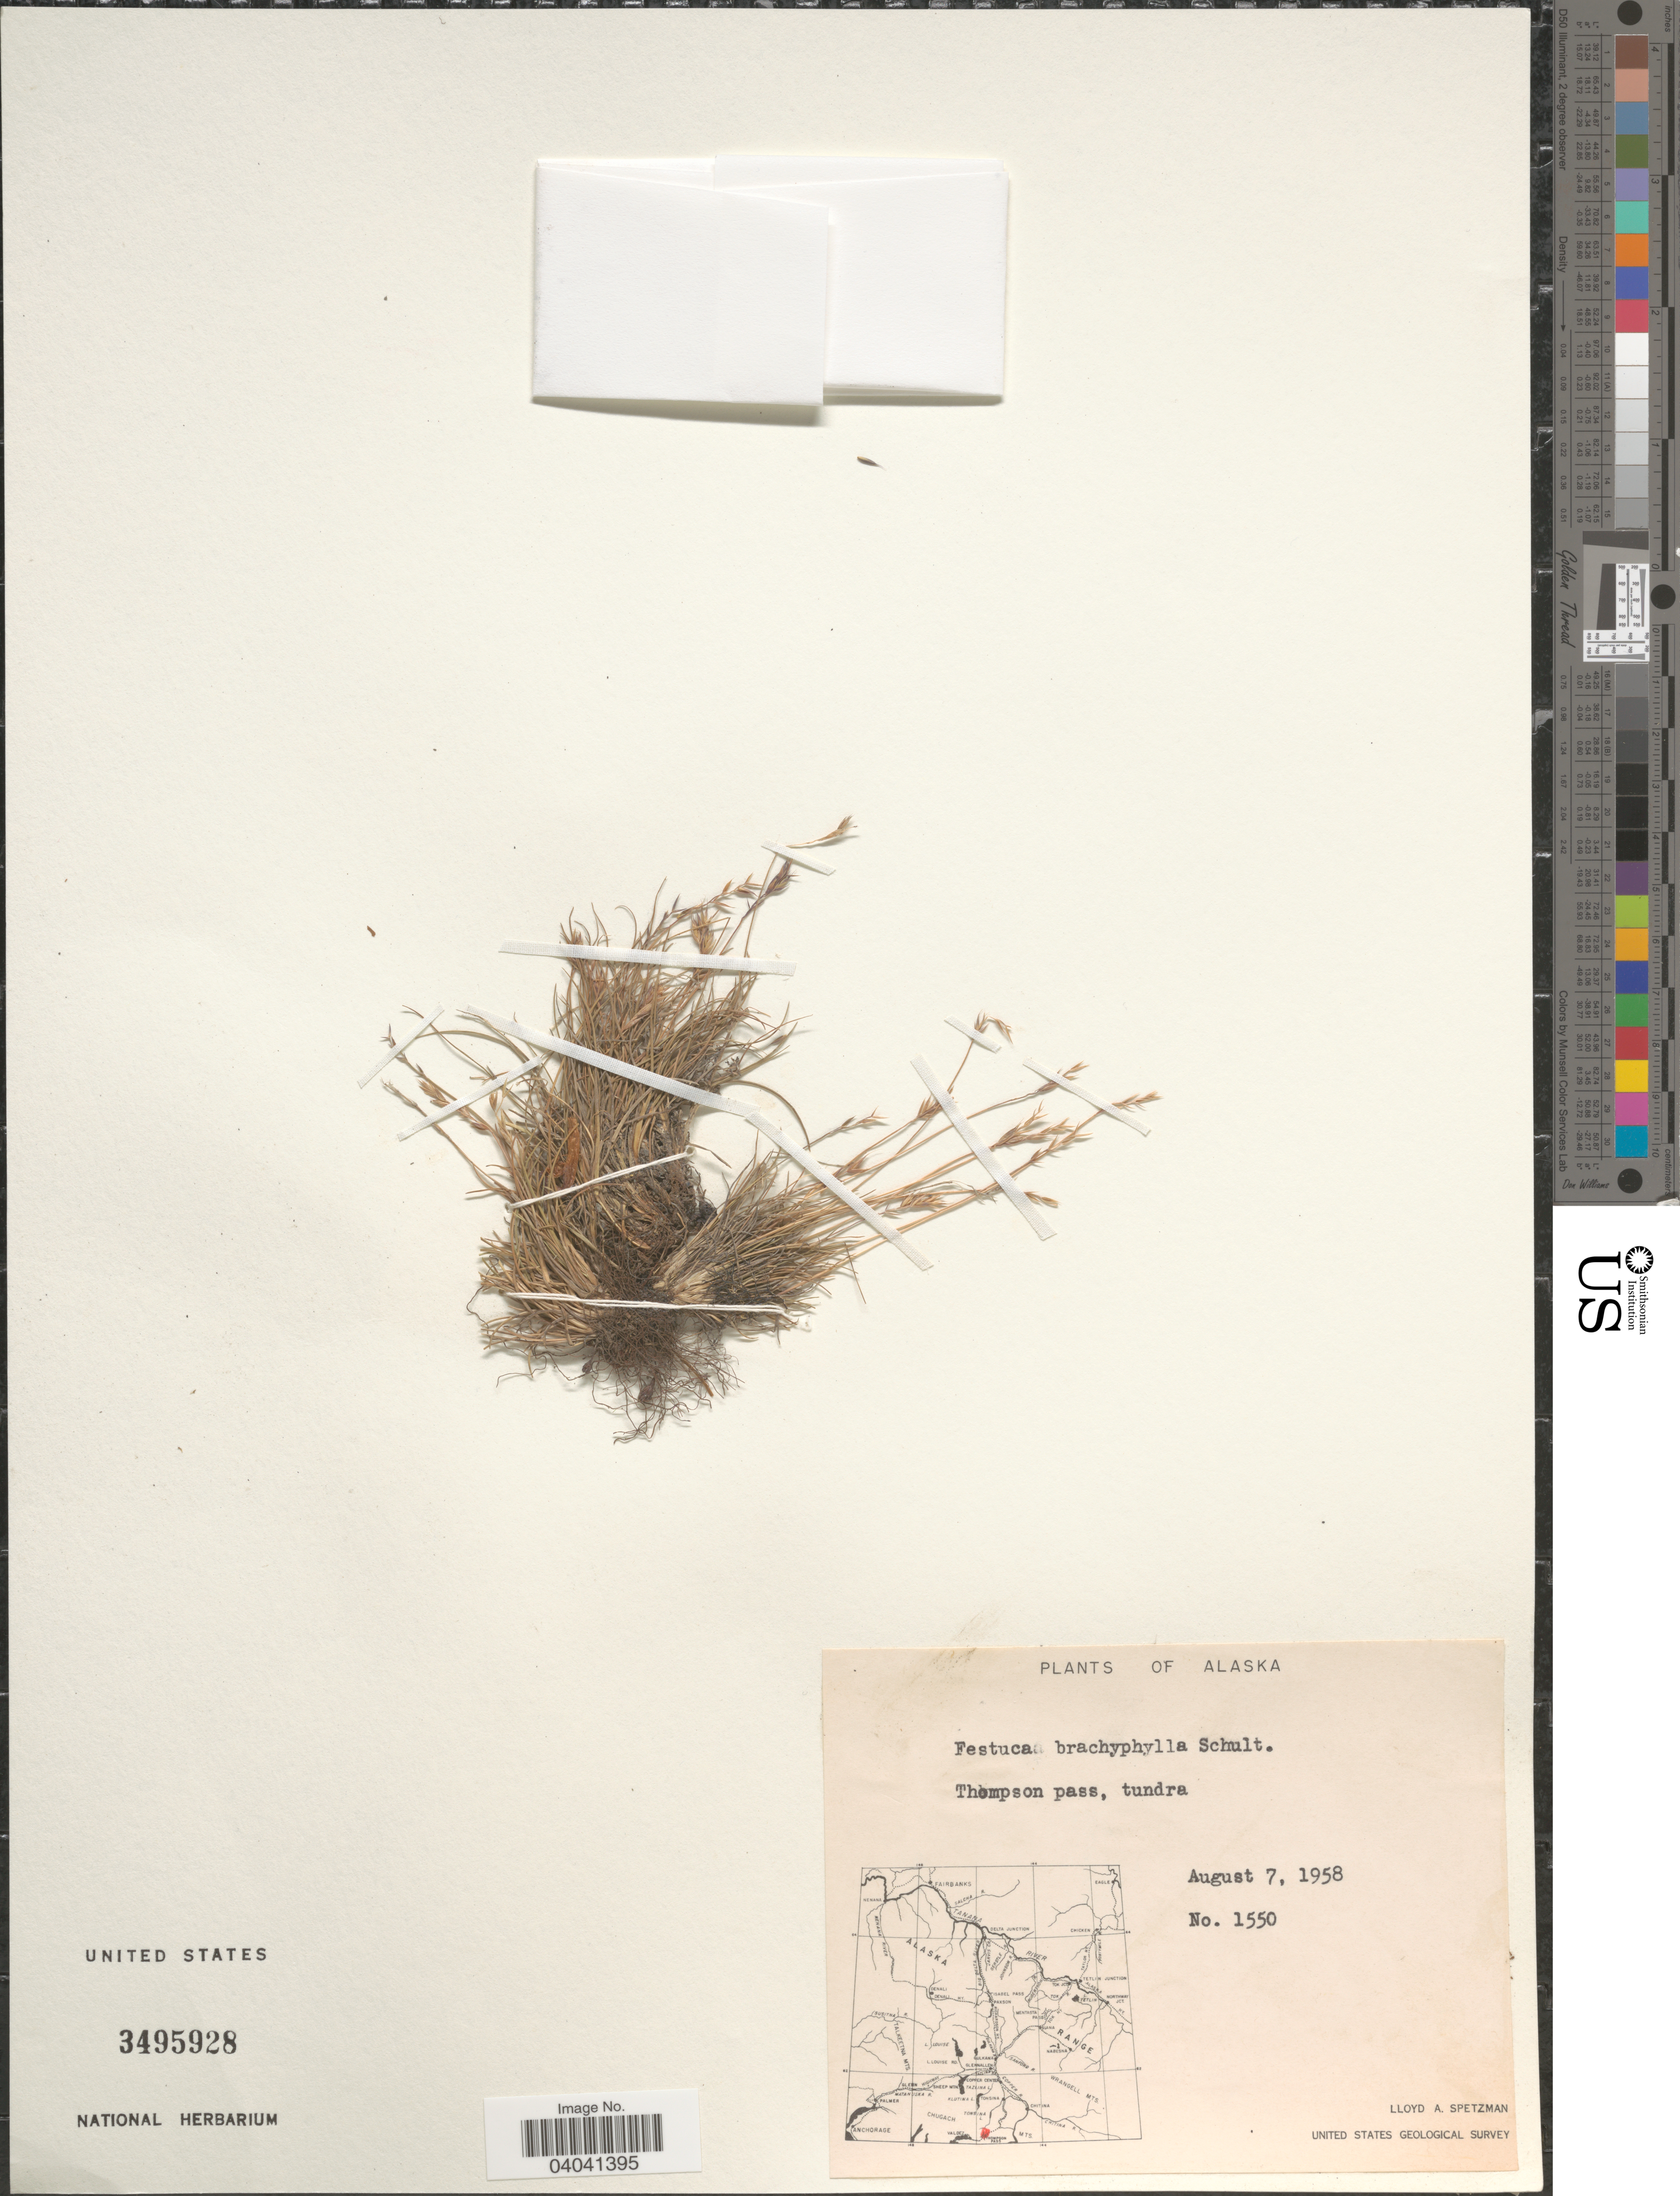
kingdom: Plantae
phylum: Tracheophyta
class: Liliopsida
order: Poales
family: Poaceae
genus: Festuca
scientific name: Festuca brachyphylla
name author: Schult. & Schult. f.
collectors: L. Spetzman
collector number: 1550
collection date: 1958-08-07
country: United States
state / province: Alaska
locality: Thompson pass, tundra.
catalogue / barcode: US 3495928